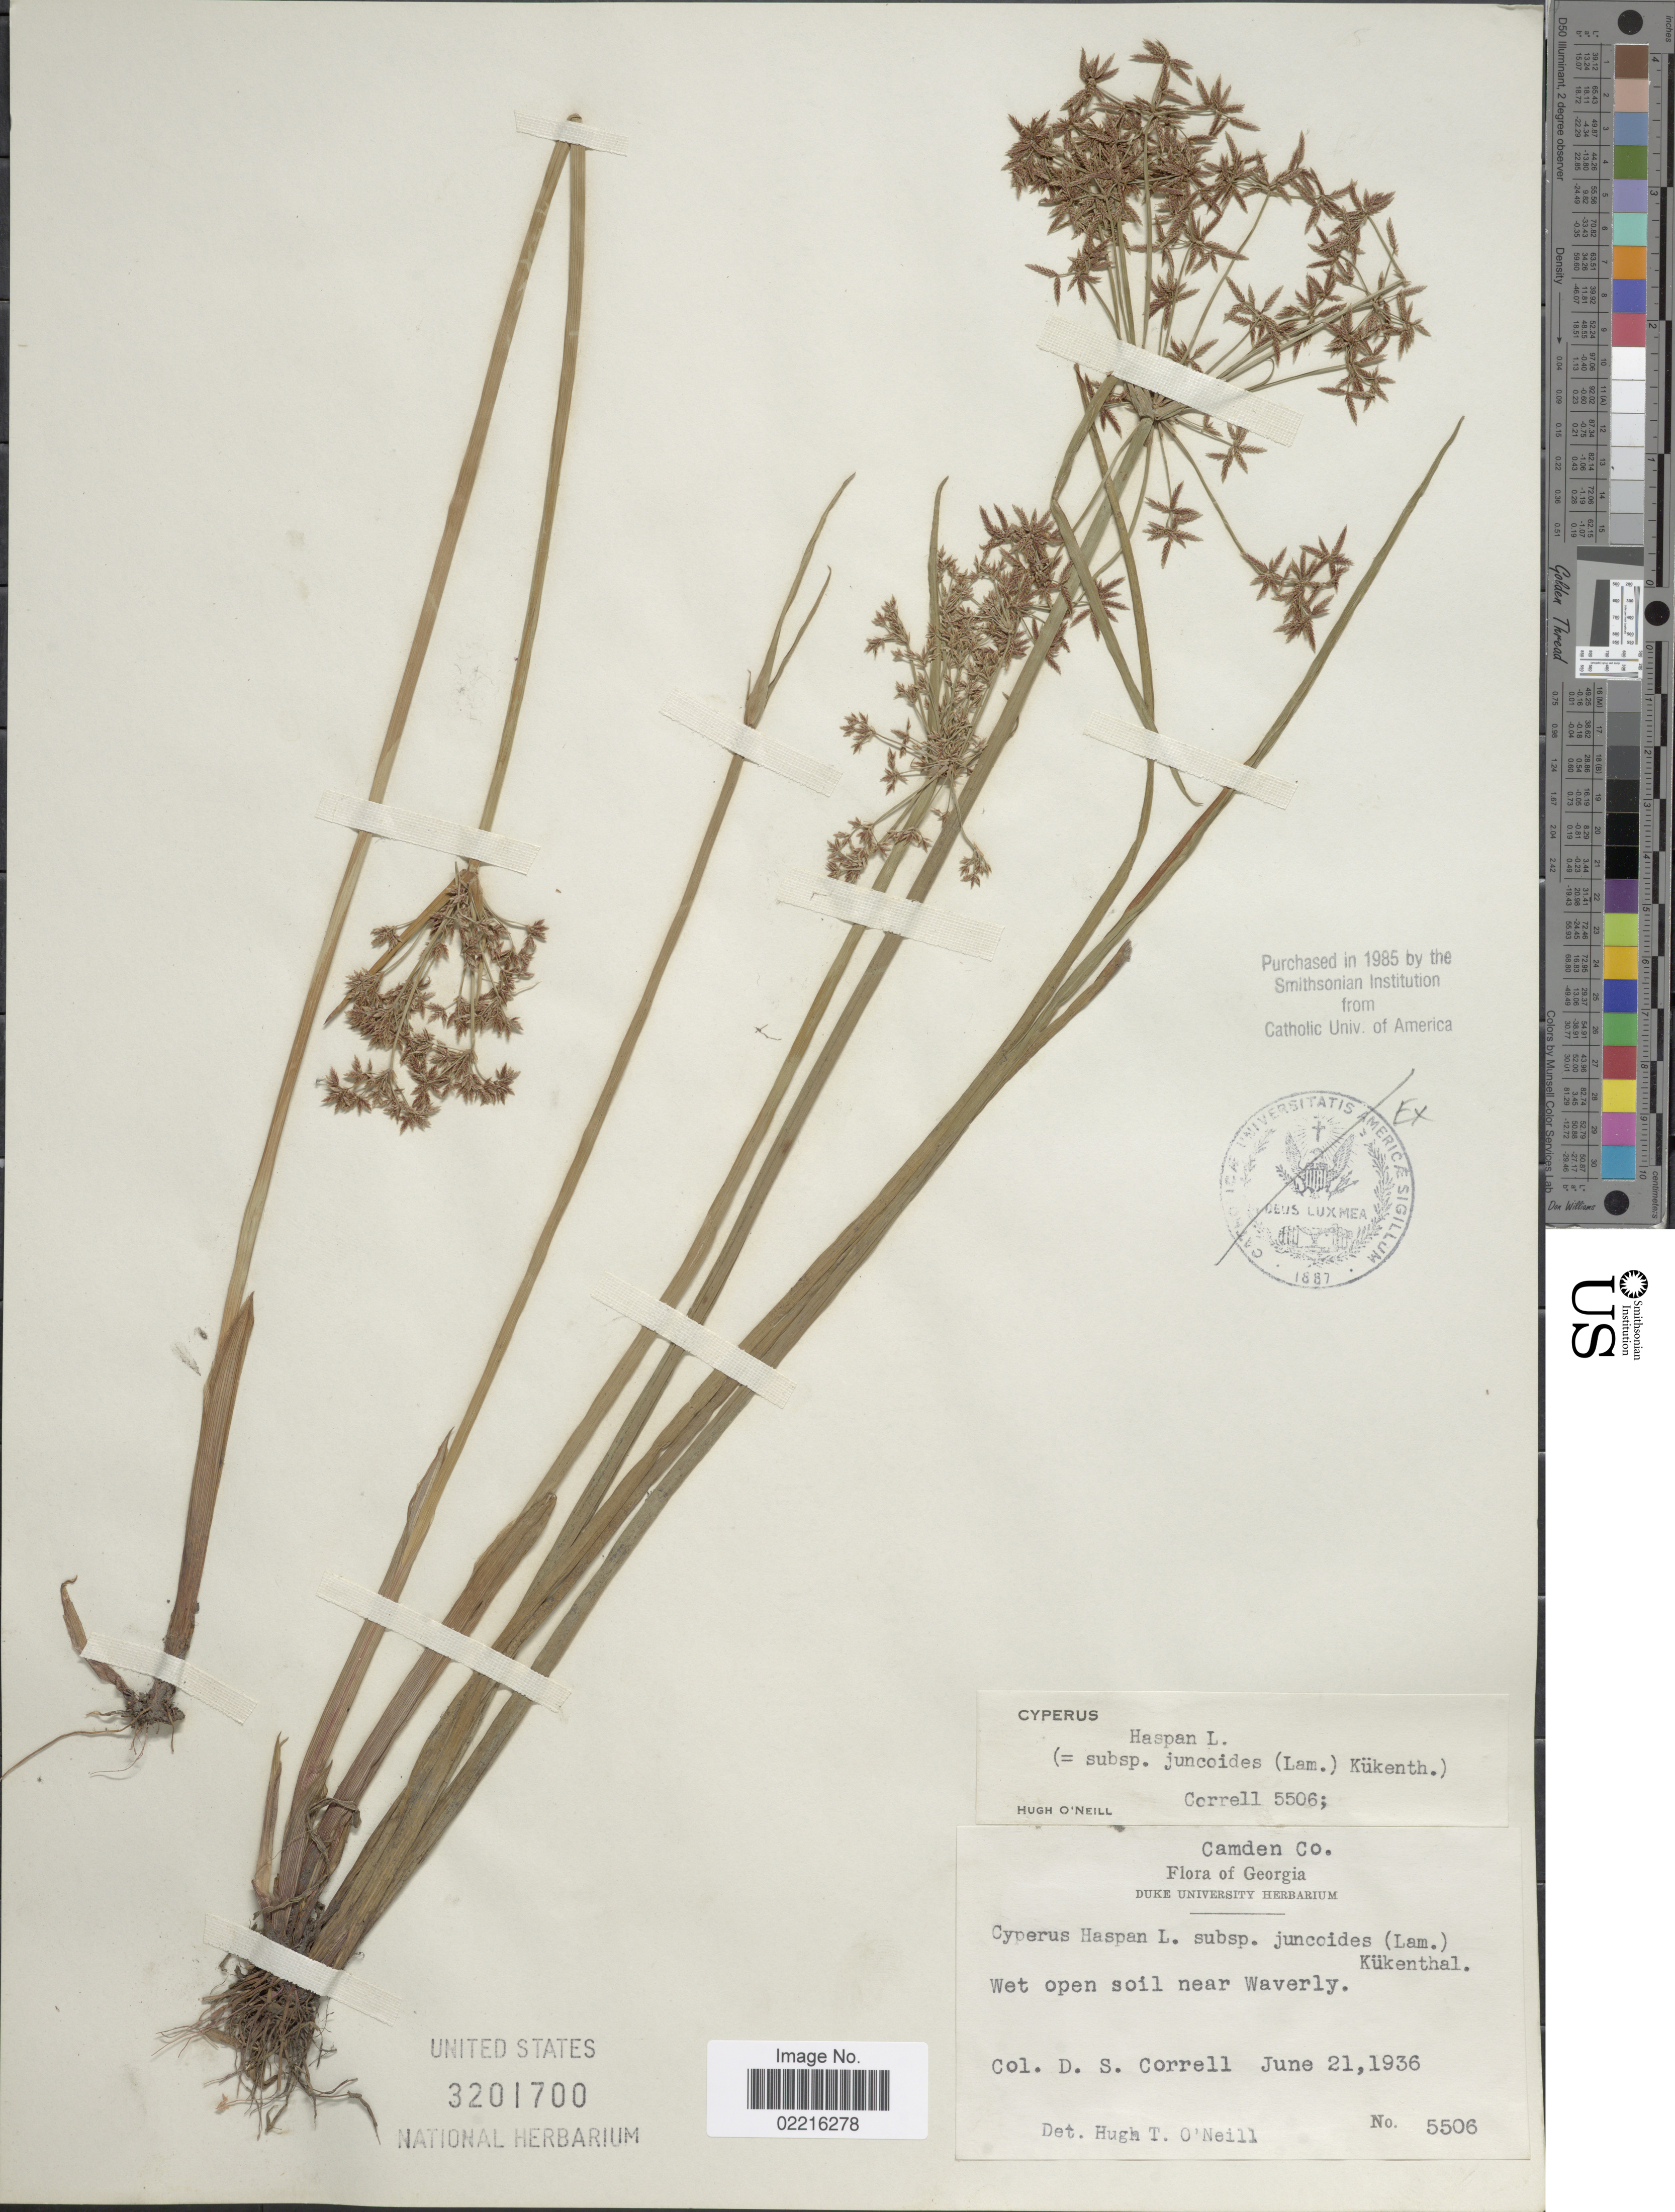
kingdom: Plantae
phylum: Tracheophyta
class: Liliopsida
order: Poales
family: Cyperaceae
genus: Cyperus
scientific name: Cyperus haspan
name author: L.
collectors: D. S. Correll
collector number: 5506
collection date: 1936-06-21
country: United States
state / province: Georgia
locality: Camden Co, near Waverly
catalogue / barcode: US 3201700